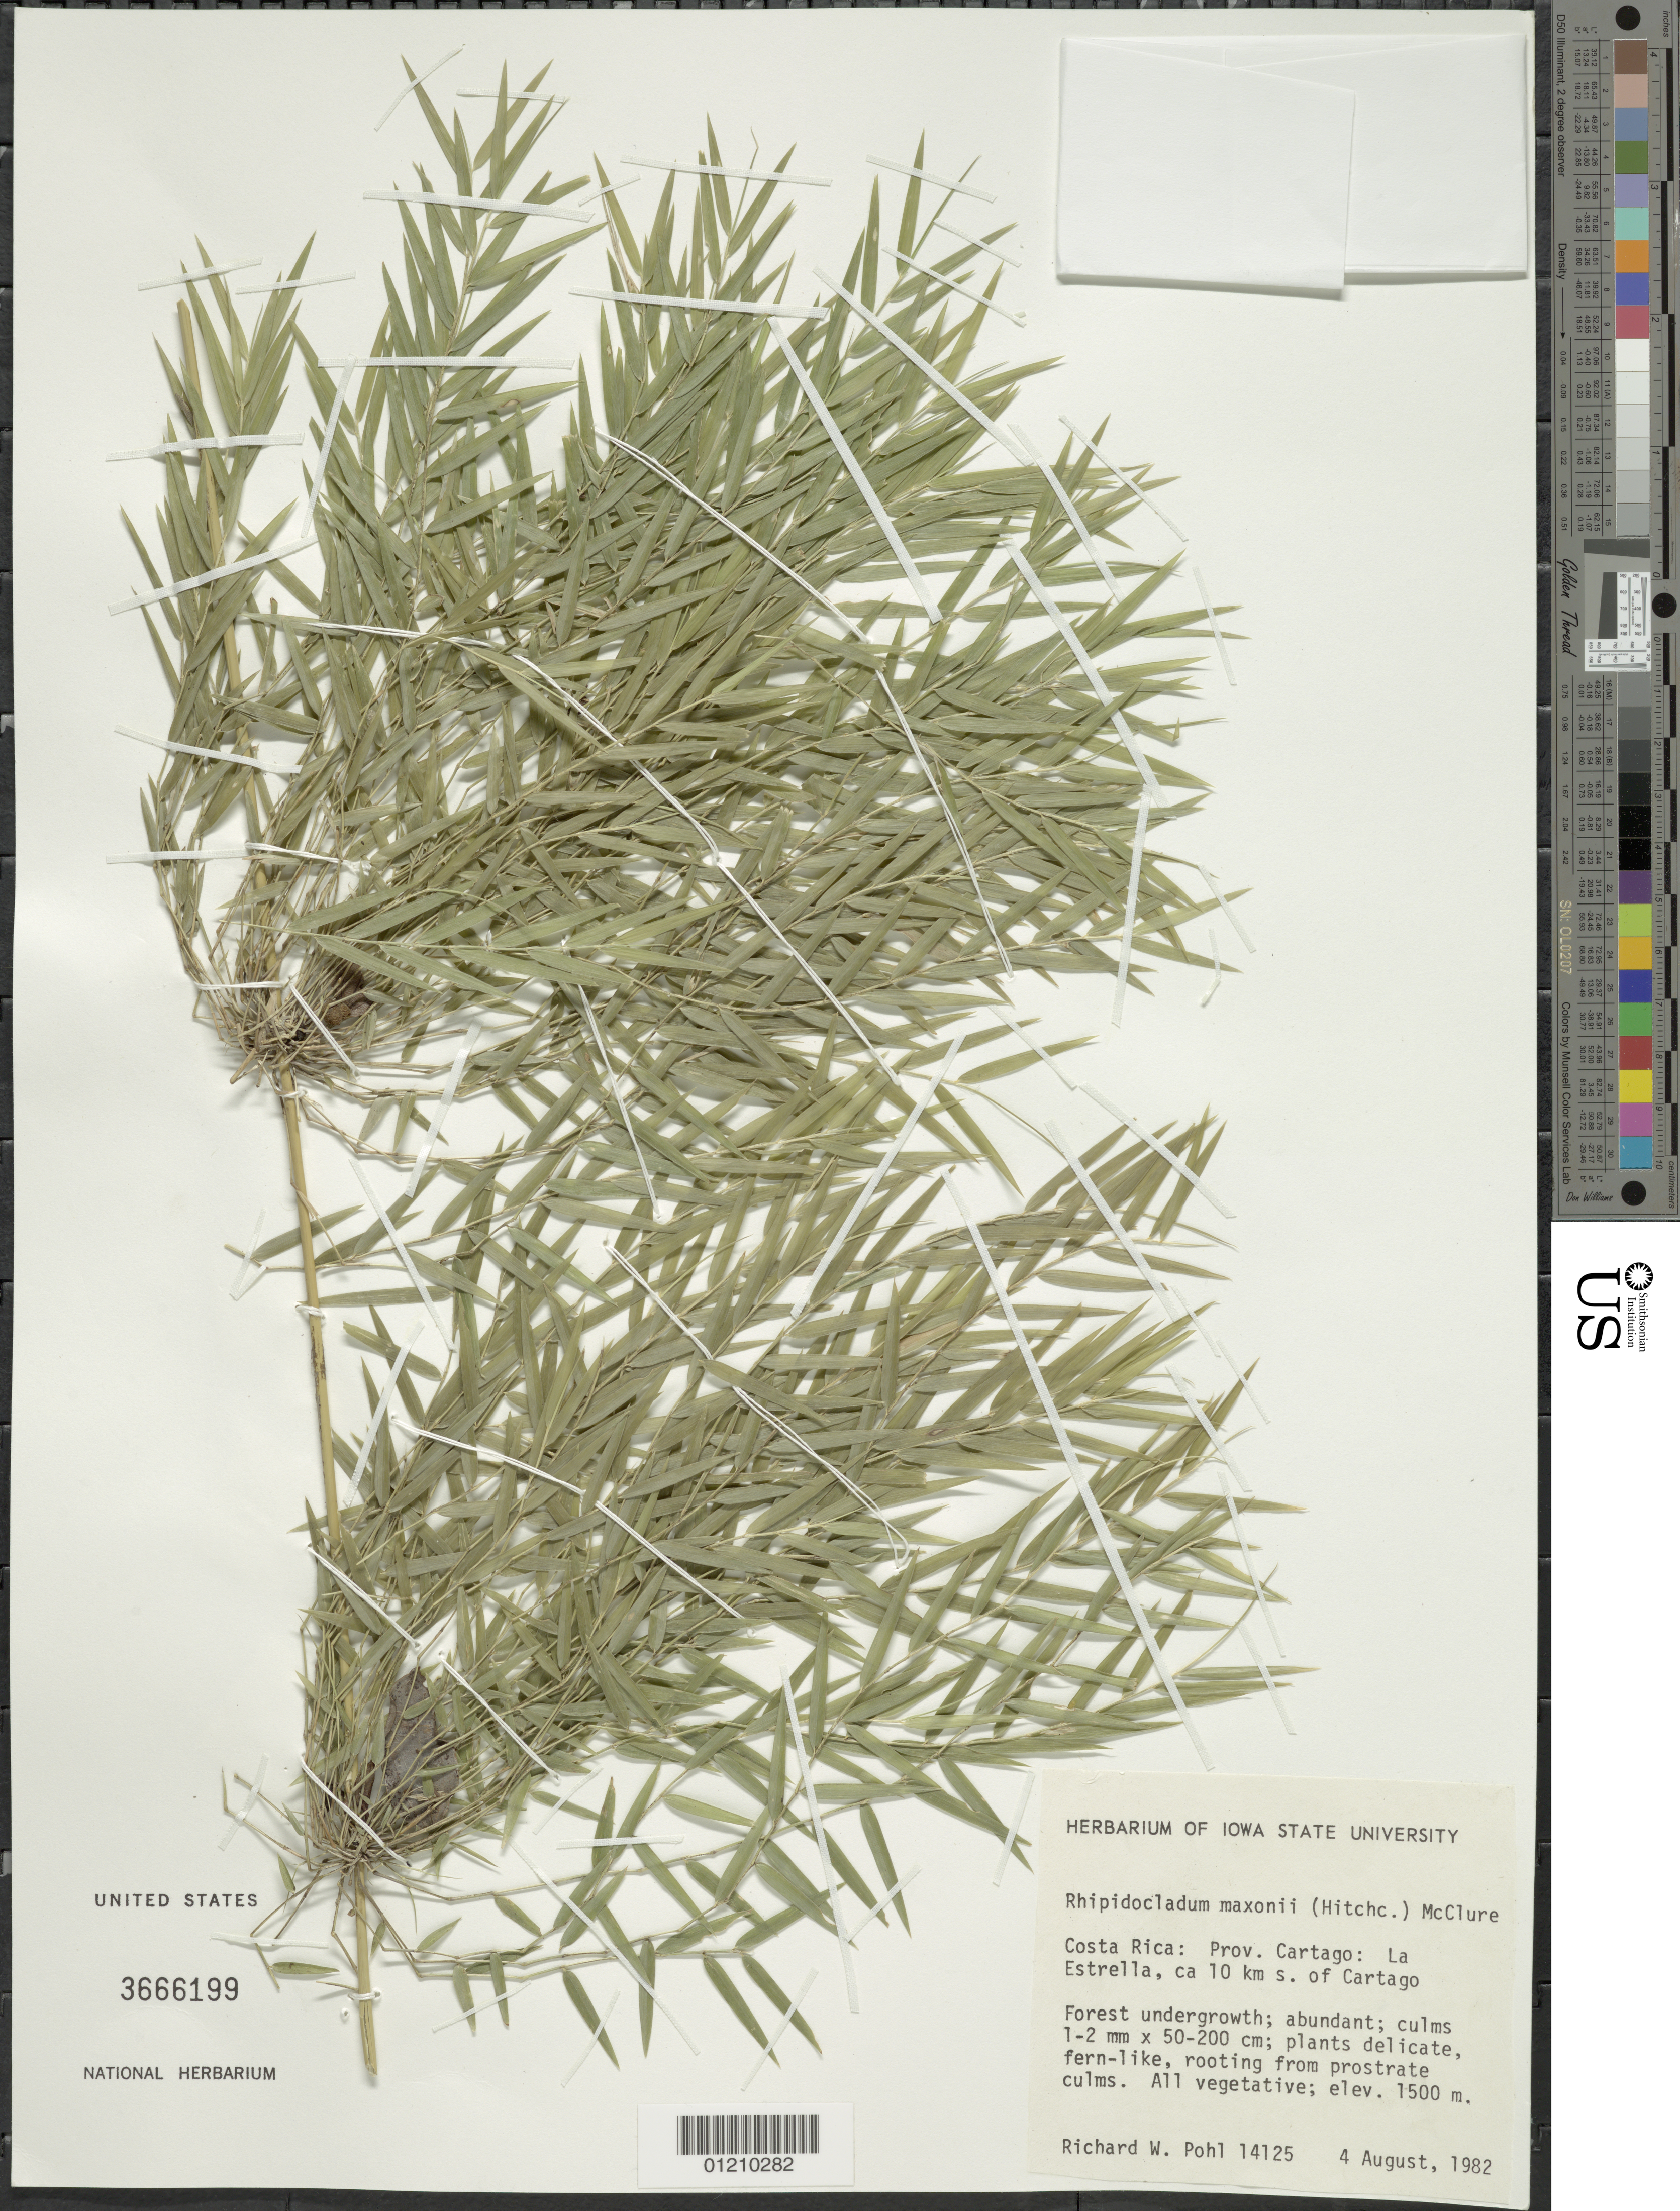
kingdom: Plantae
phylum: Tracheophyta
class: Liliopsida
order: Poales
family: Poaceae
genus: Rhipidocladum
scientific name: Rhipidocladum maxonii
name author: (Hitchc.) McClure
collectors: R. W. Pohl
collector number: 14125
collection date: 1982-08-04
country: Costa Rica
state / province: Cartago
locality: La Estrella, ca 10km S. of Cartago.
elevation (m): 1500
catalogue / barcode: US 3666199